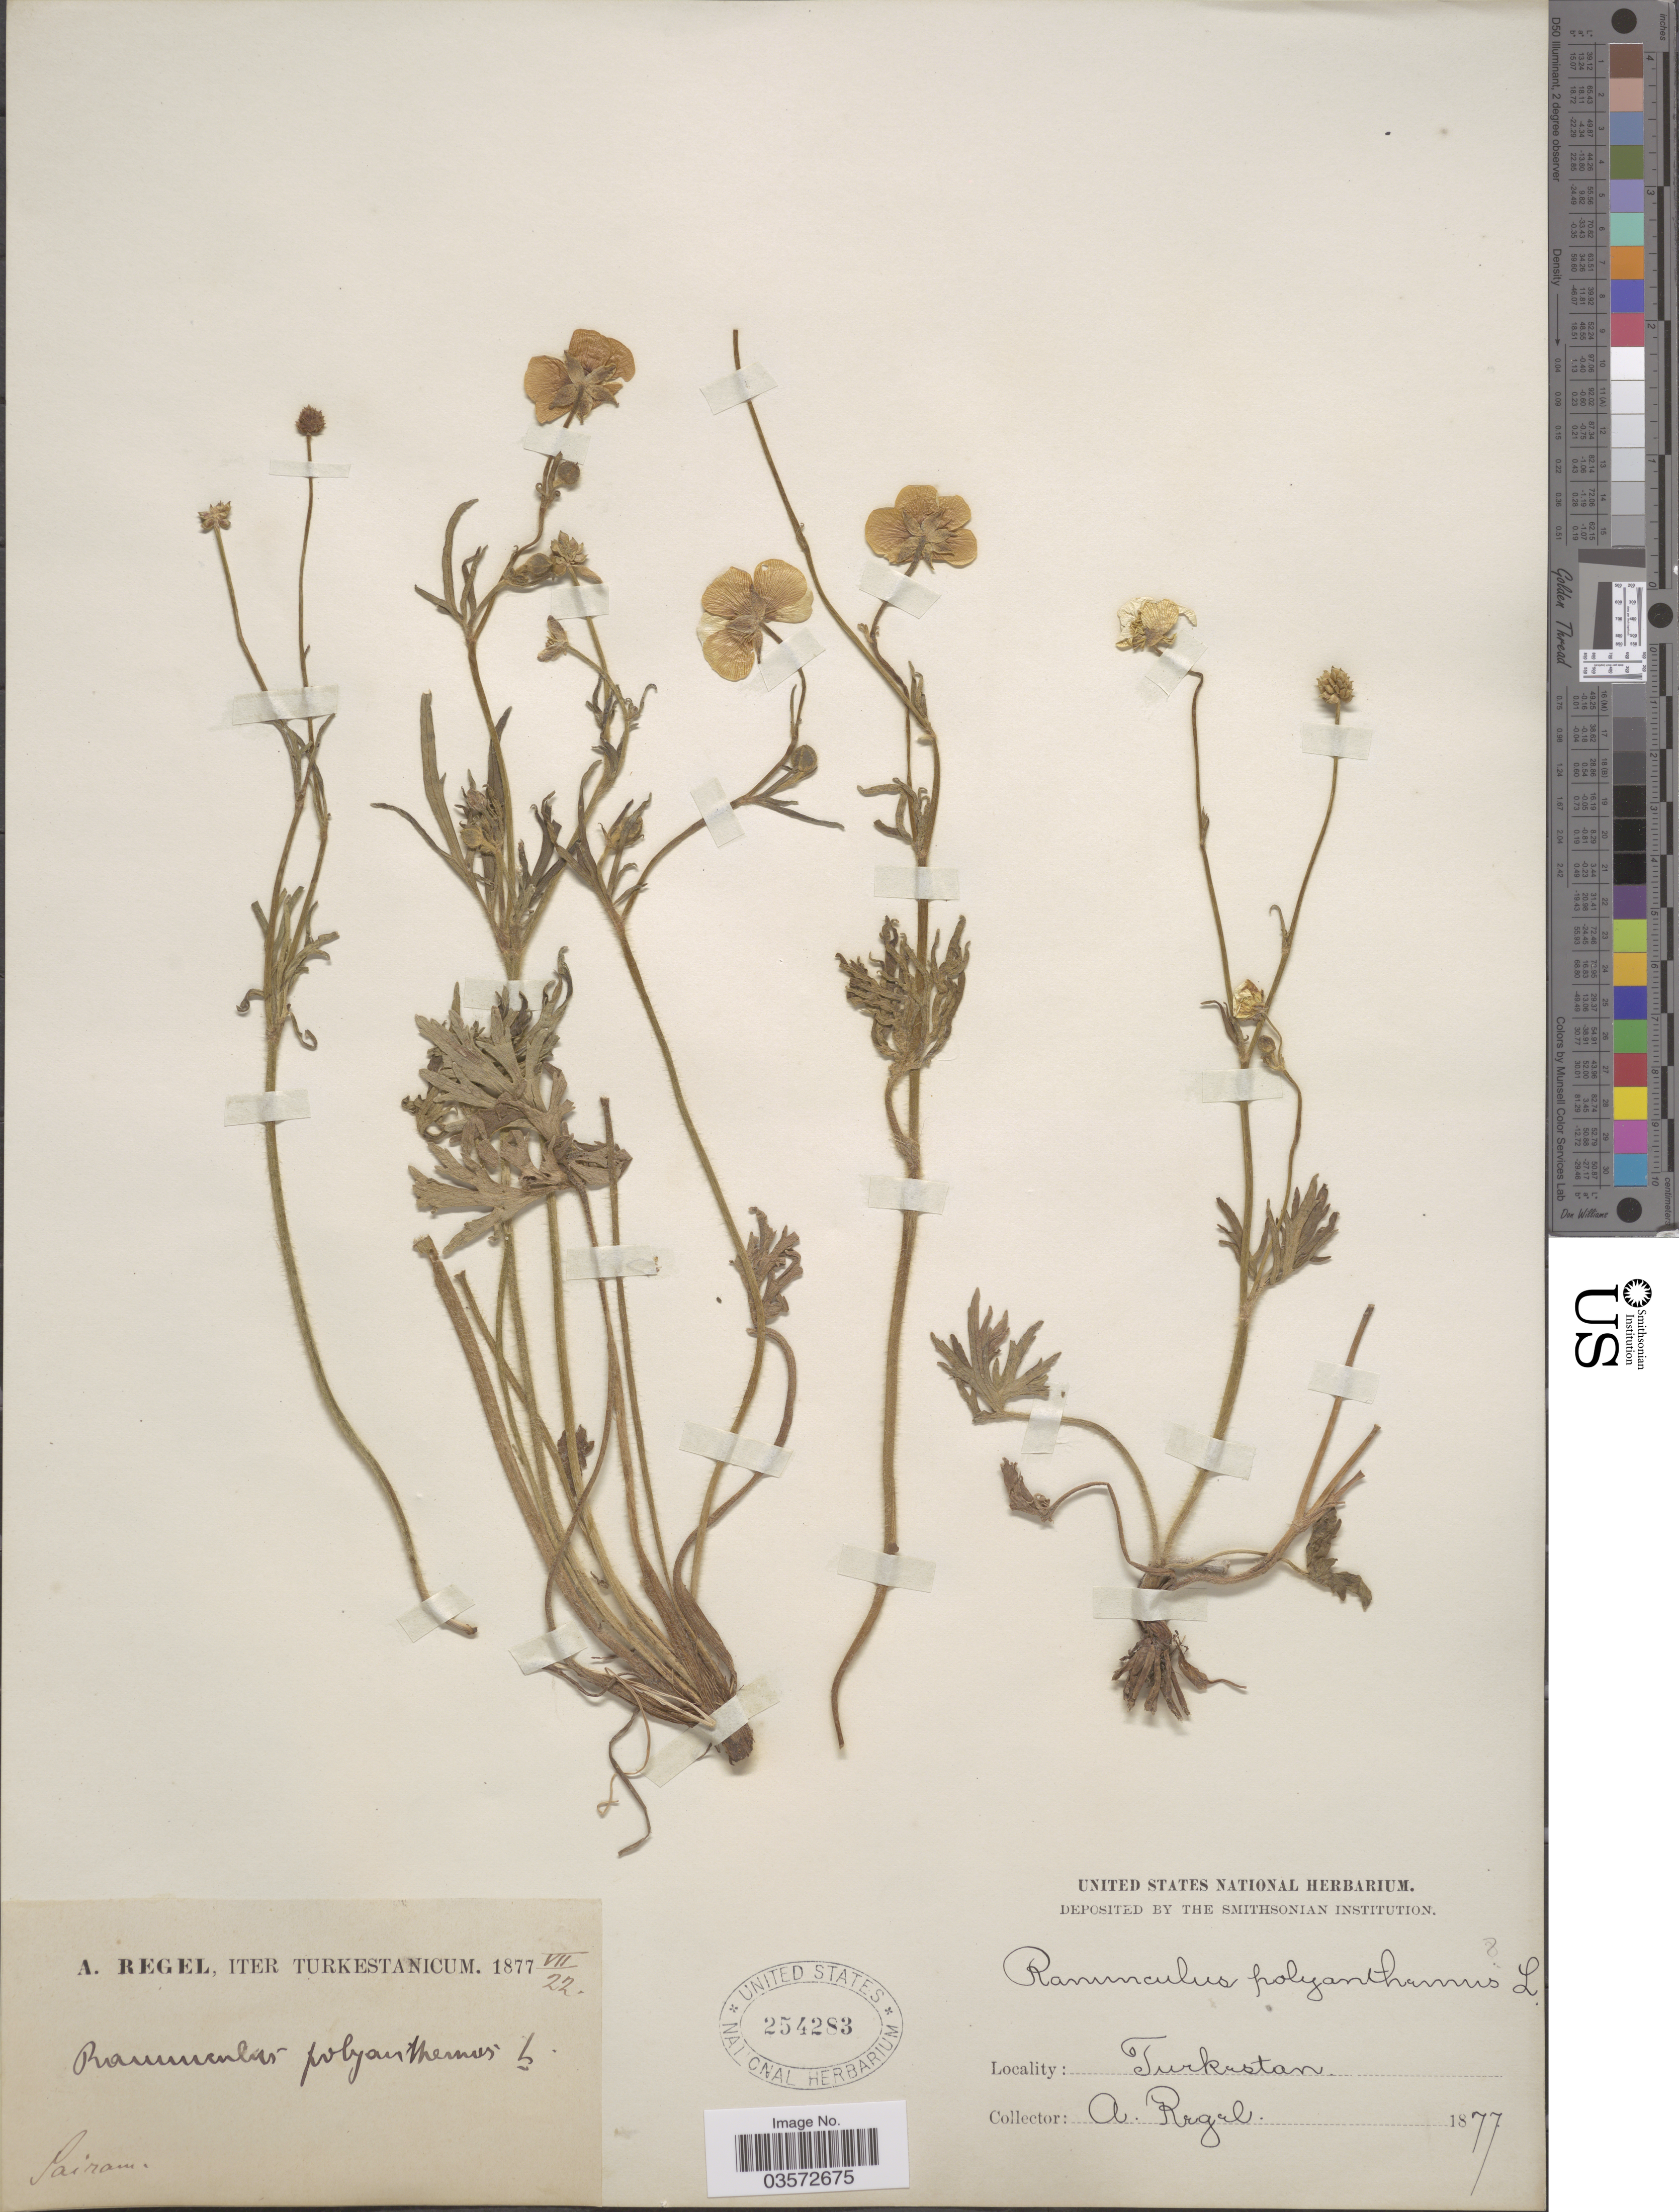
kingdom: Plantae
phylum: Tracheophyta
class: Magnoliopsida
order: Ranunculales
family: Ranunculaceae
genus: Ranunculus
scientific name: Ranunculus polyanthemos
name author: L.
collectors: A. Regel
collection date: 1877-07-22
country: Kazakhstan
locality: Turkestan. Sairam.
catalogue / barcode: US 254283